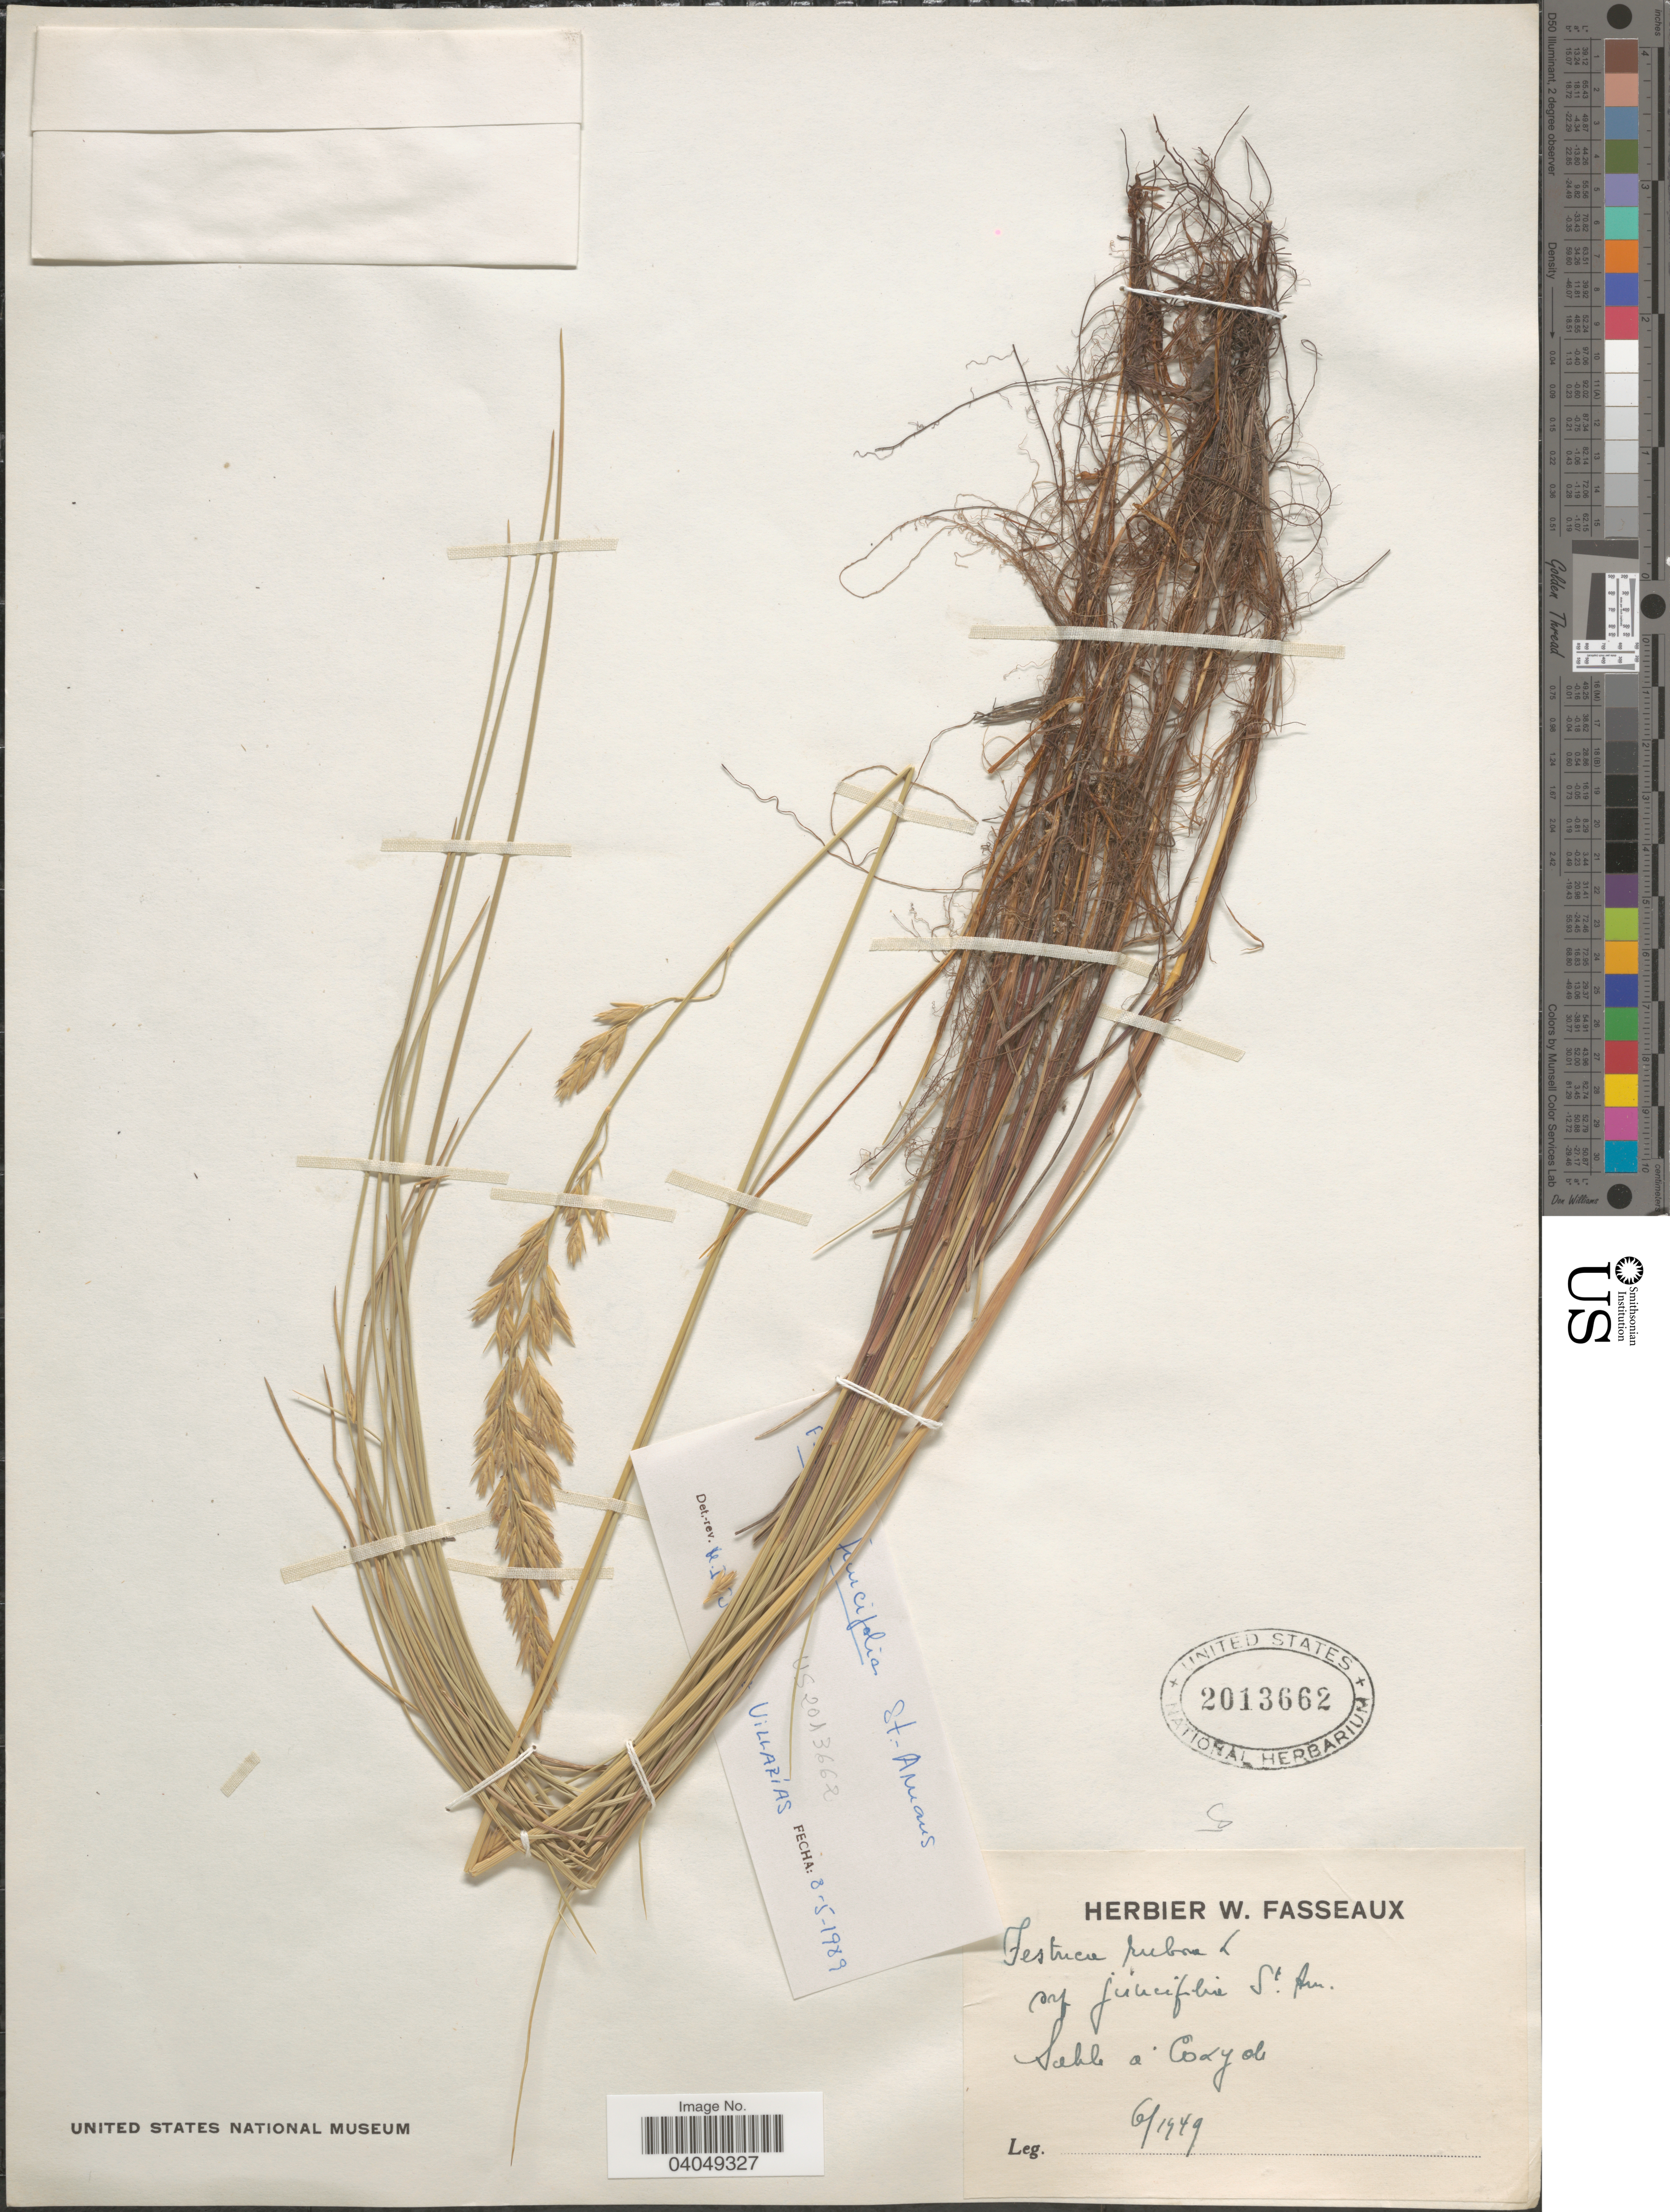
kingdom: Plantae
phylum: Tracheophyta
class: Liliopsida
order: Poales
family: Poaceae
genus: Festuca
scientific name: Festuca juncifolia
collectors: Ex herb. W. Fasseaux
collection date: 1949-06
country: Belgium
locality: Sable a Coxyde.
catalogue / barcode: US 2013662